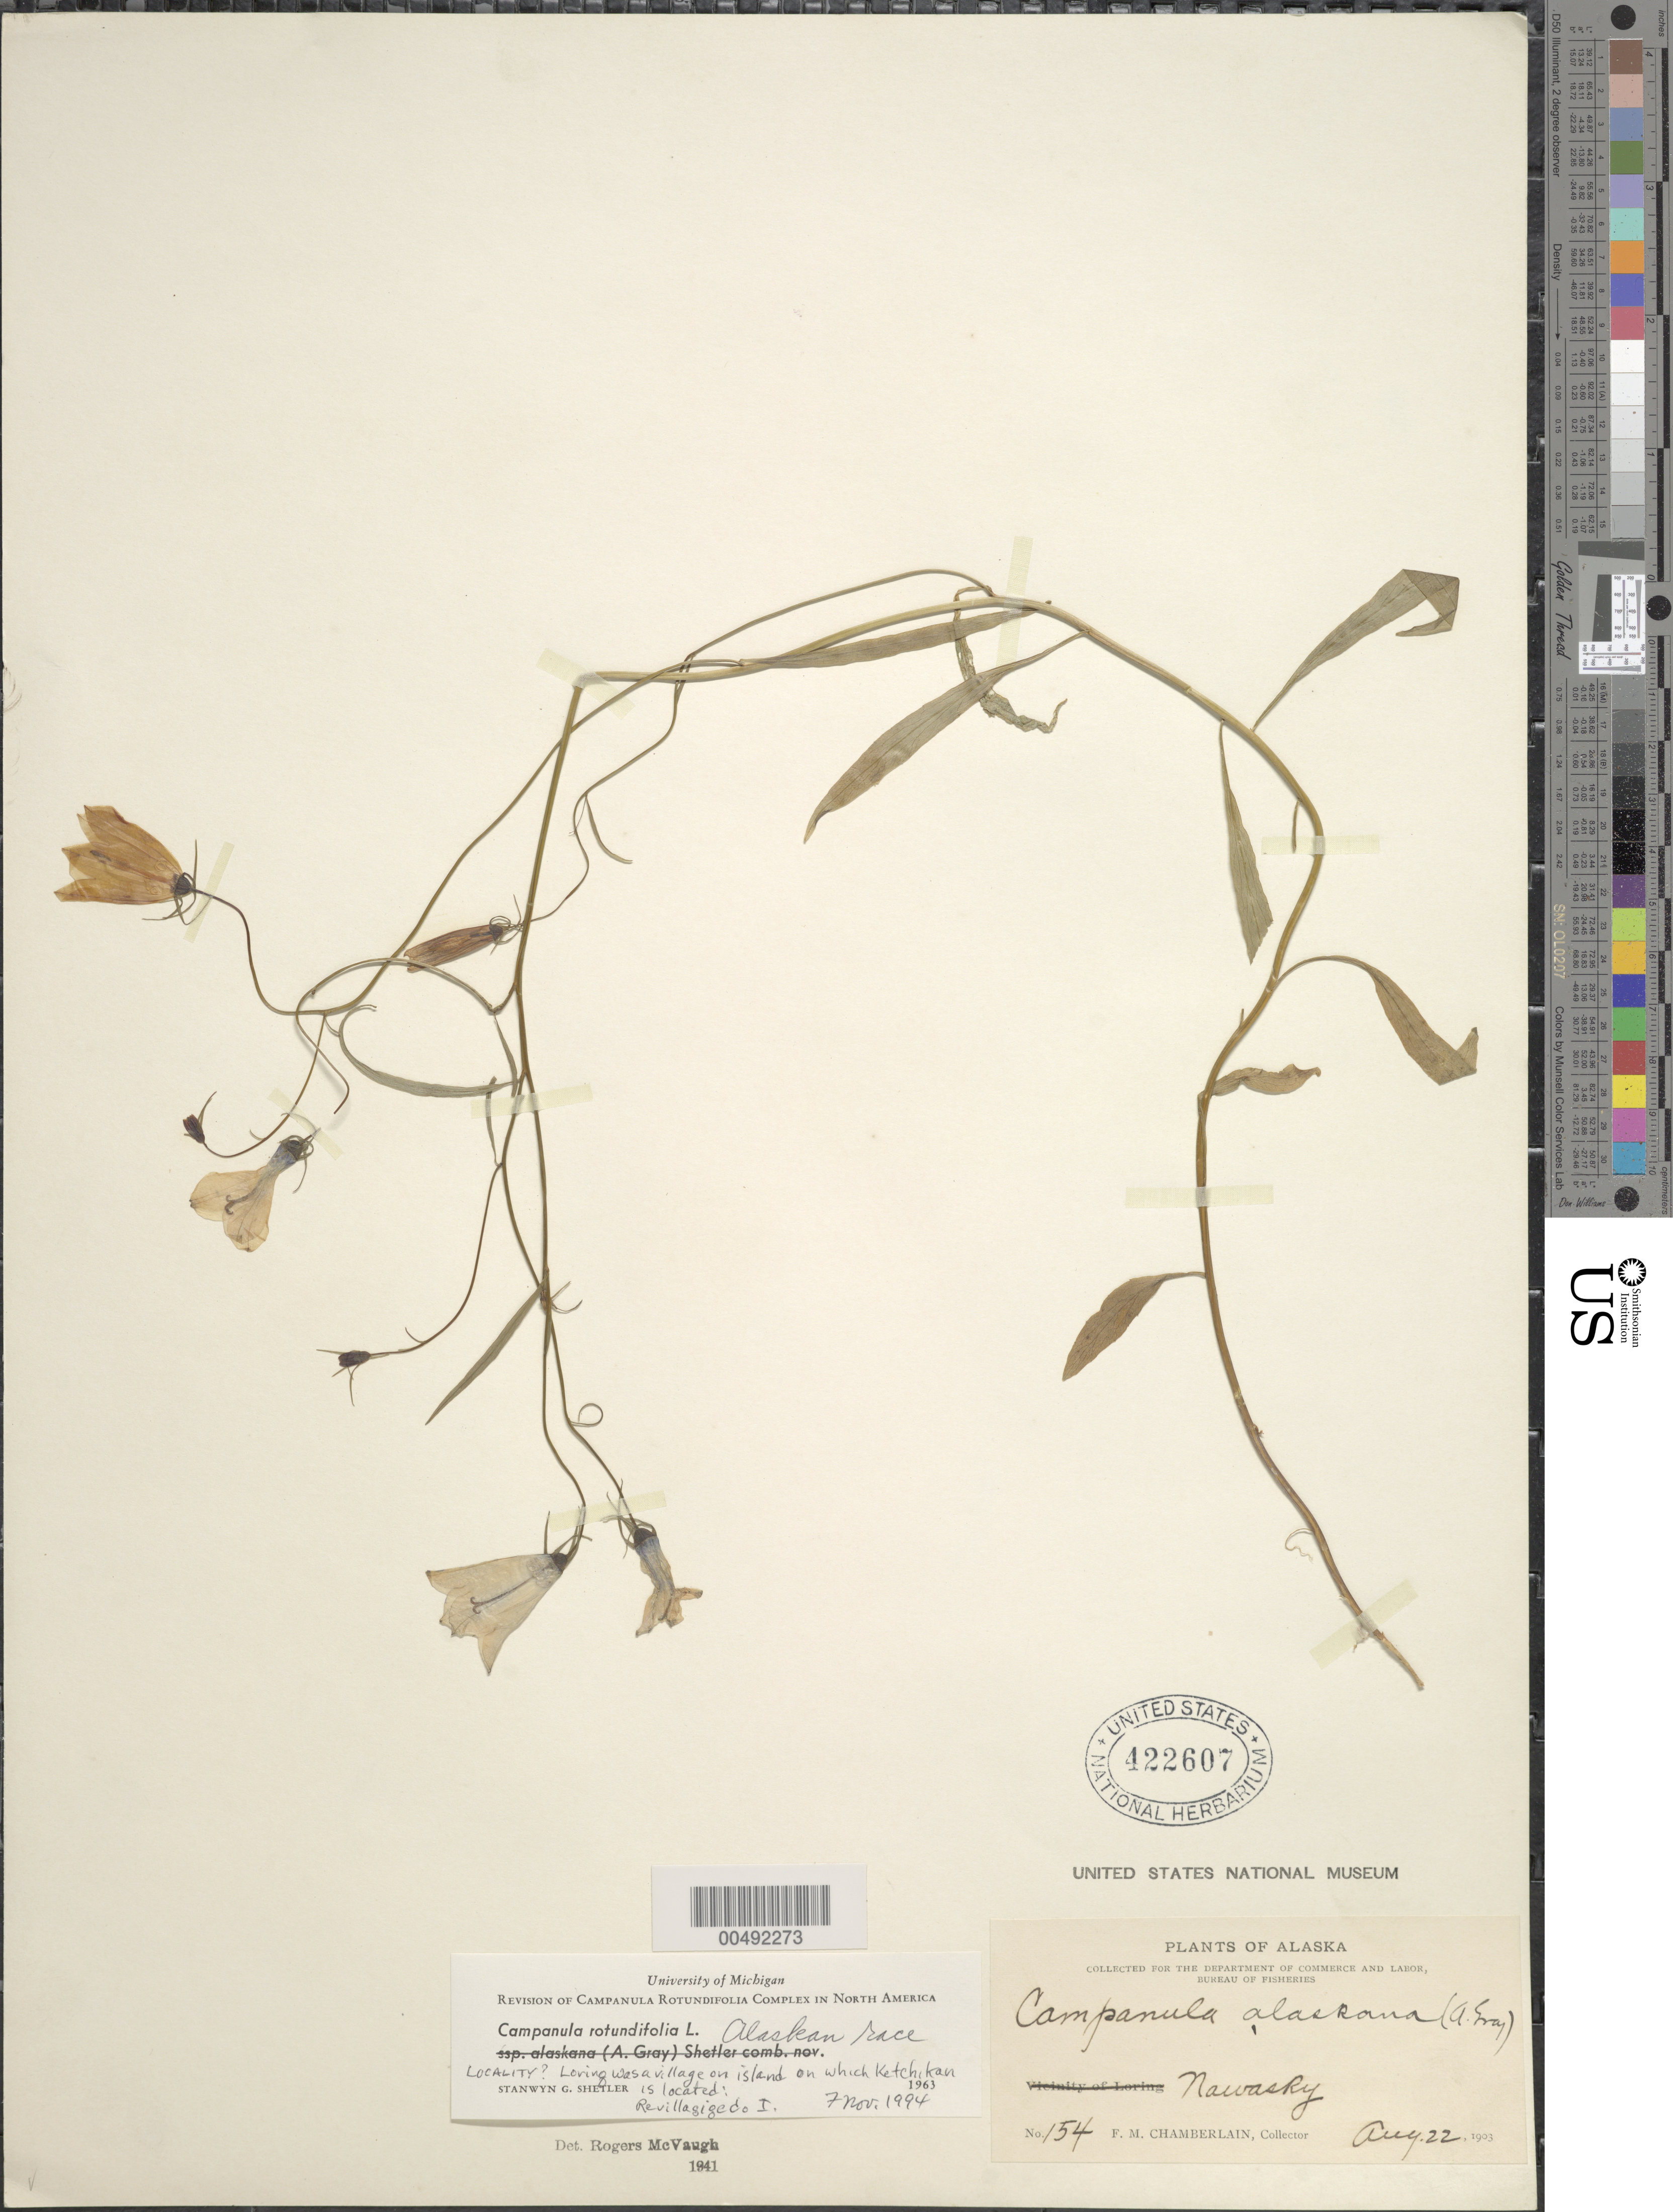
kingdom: Plantae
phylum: Tracheophyta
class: Magnoliopsida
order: Asterales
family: Campanulaceae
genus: Campanula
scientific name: Campanula rotundifolia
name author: L.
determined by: Shetler, Stanwyn G., (US), NMNH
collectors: F. Chamberlain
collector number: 154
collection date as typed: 22 Aug 1903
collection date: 1903-08-22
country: United States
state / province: Alaska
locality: Nawasky; [Locality? Loring was a village on island on which Ketchikan is located: Revillagigedo I.]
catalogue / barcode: US 422607